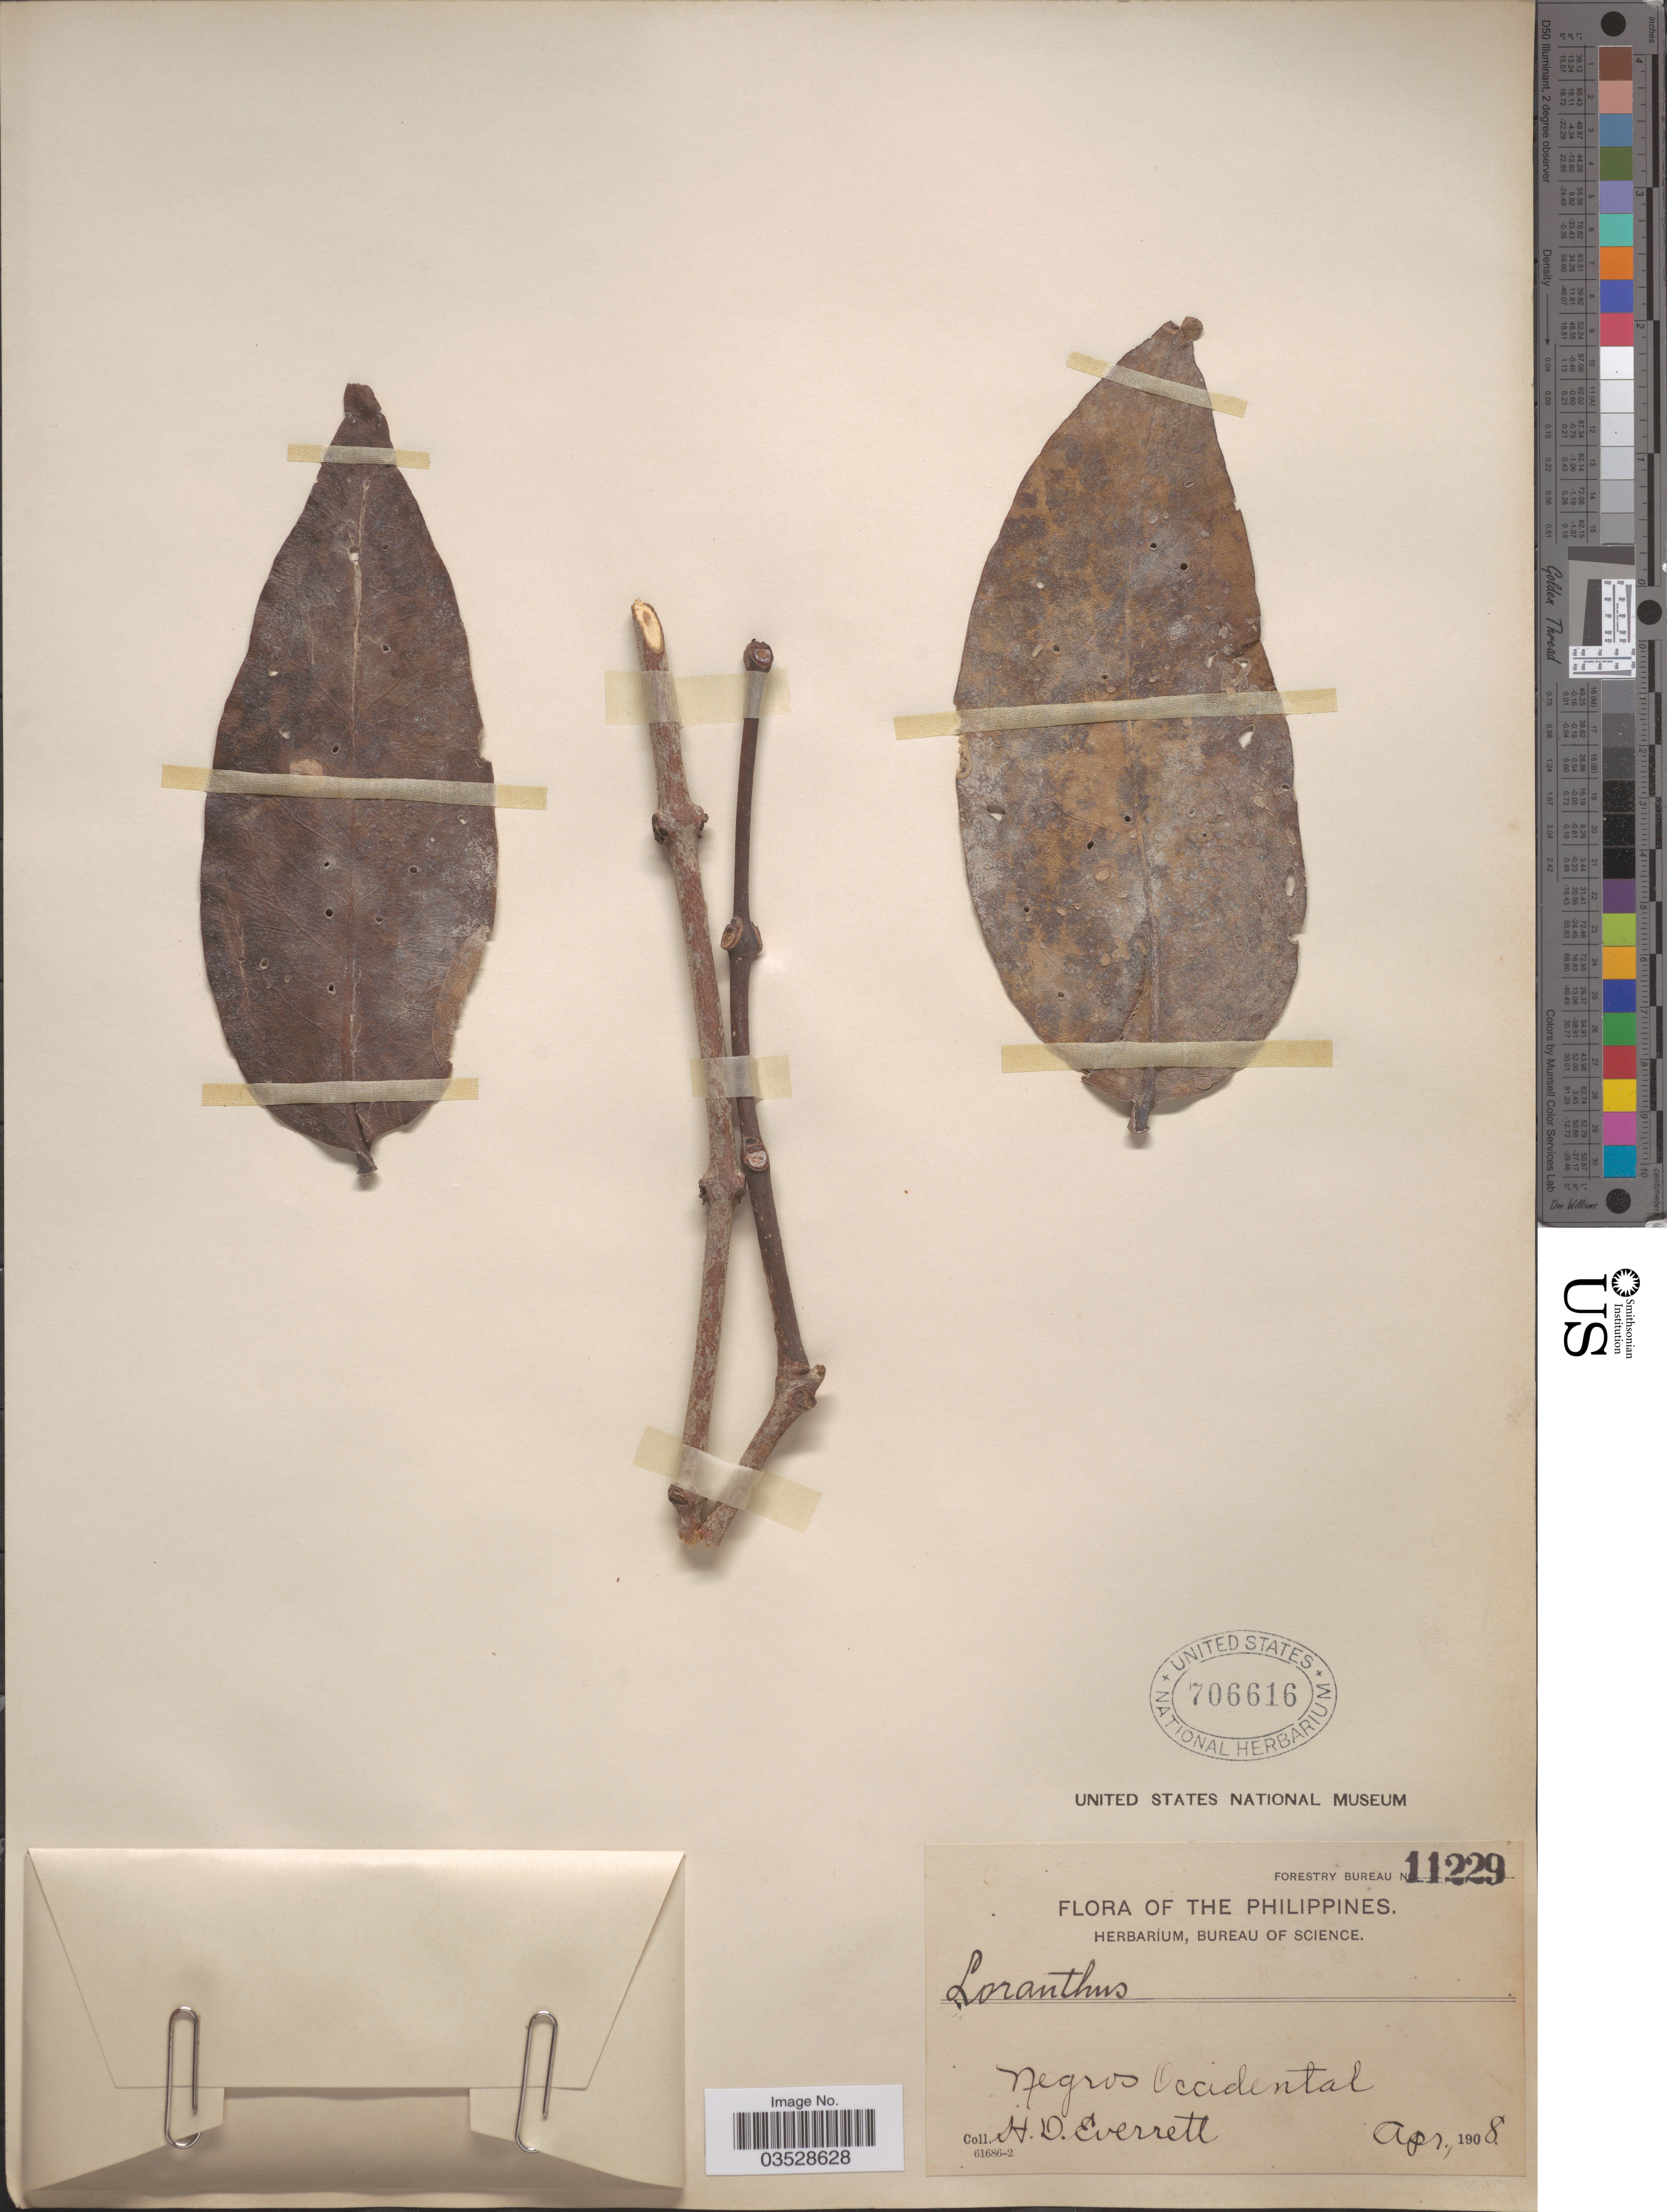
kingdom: Plantae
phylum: Tracheophyta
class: Magnoliopsida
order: Santalales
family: Loranthaceae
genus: Loranthus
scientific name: Loranthus sp.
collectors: H. Everrett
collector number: Forestry Bureau 11229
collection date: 1908-04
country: Philippines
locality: Negros Occidental.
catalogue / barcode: US 706616